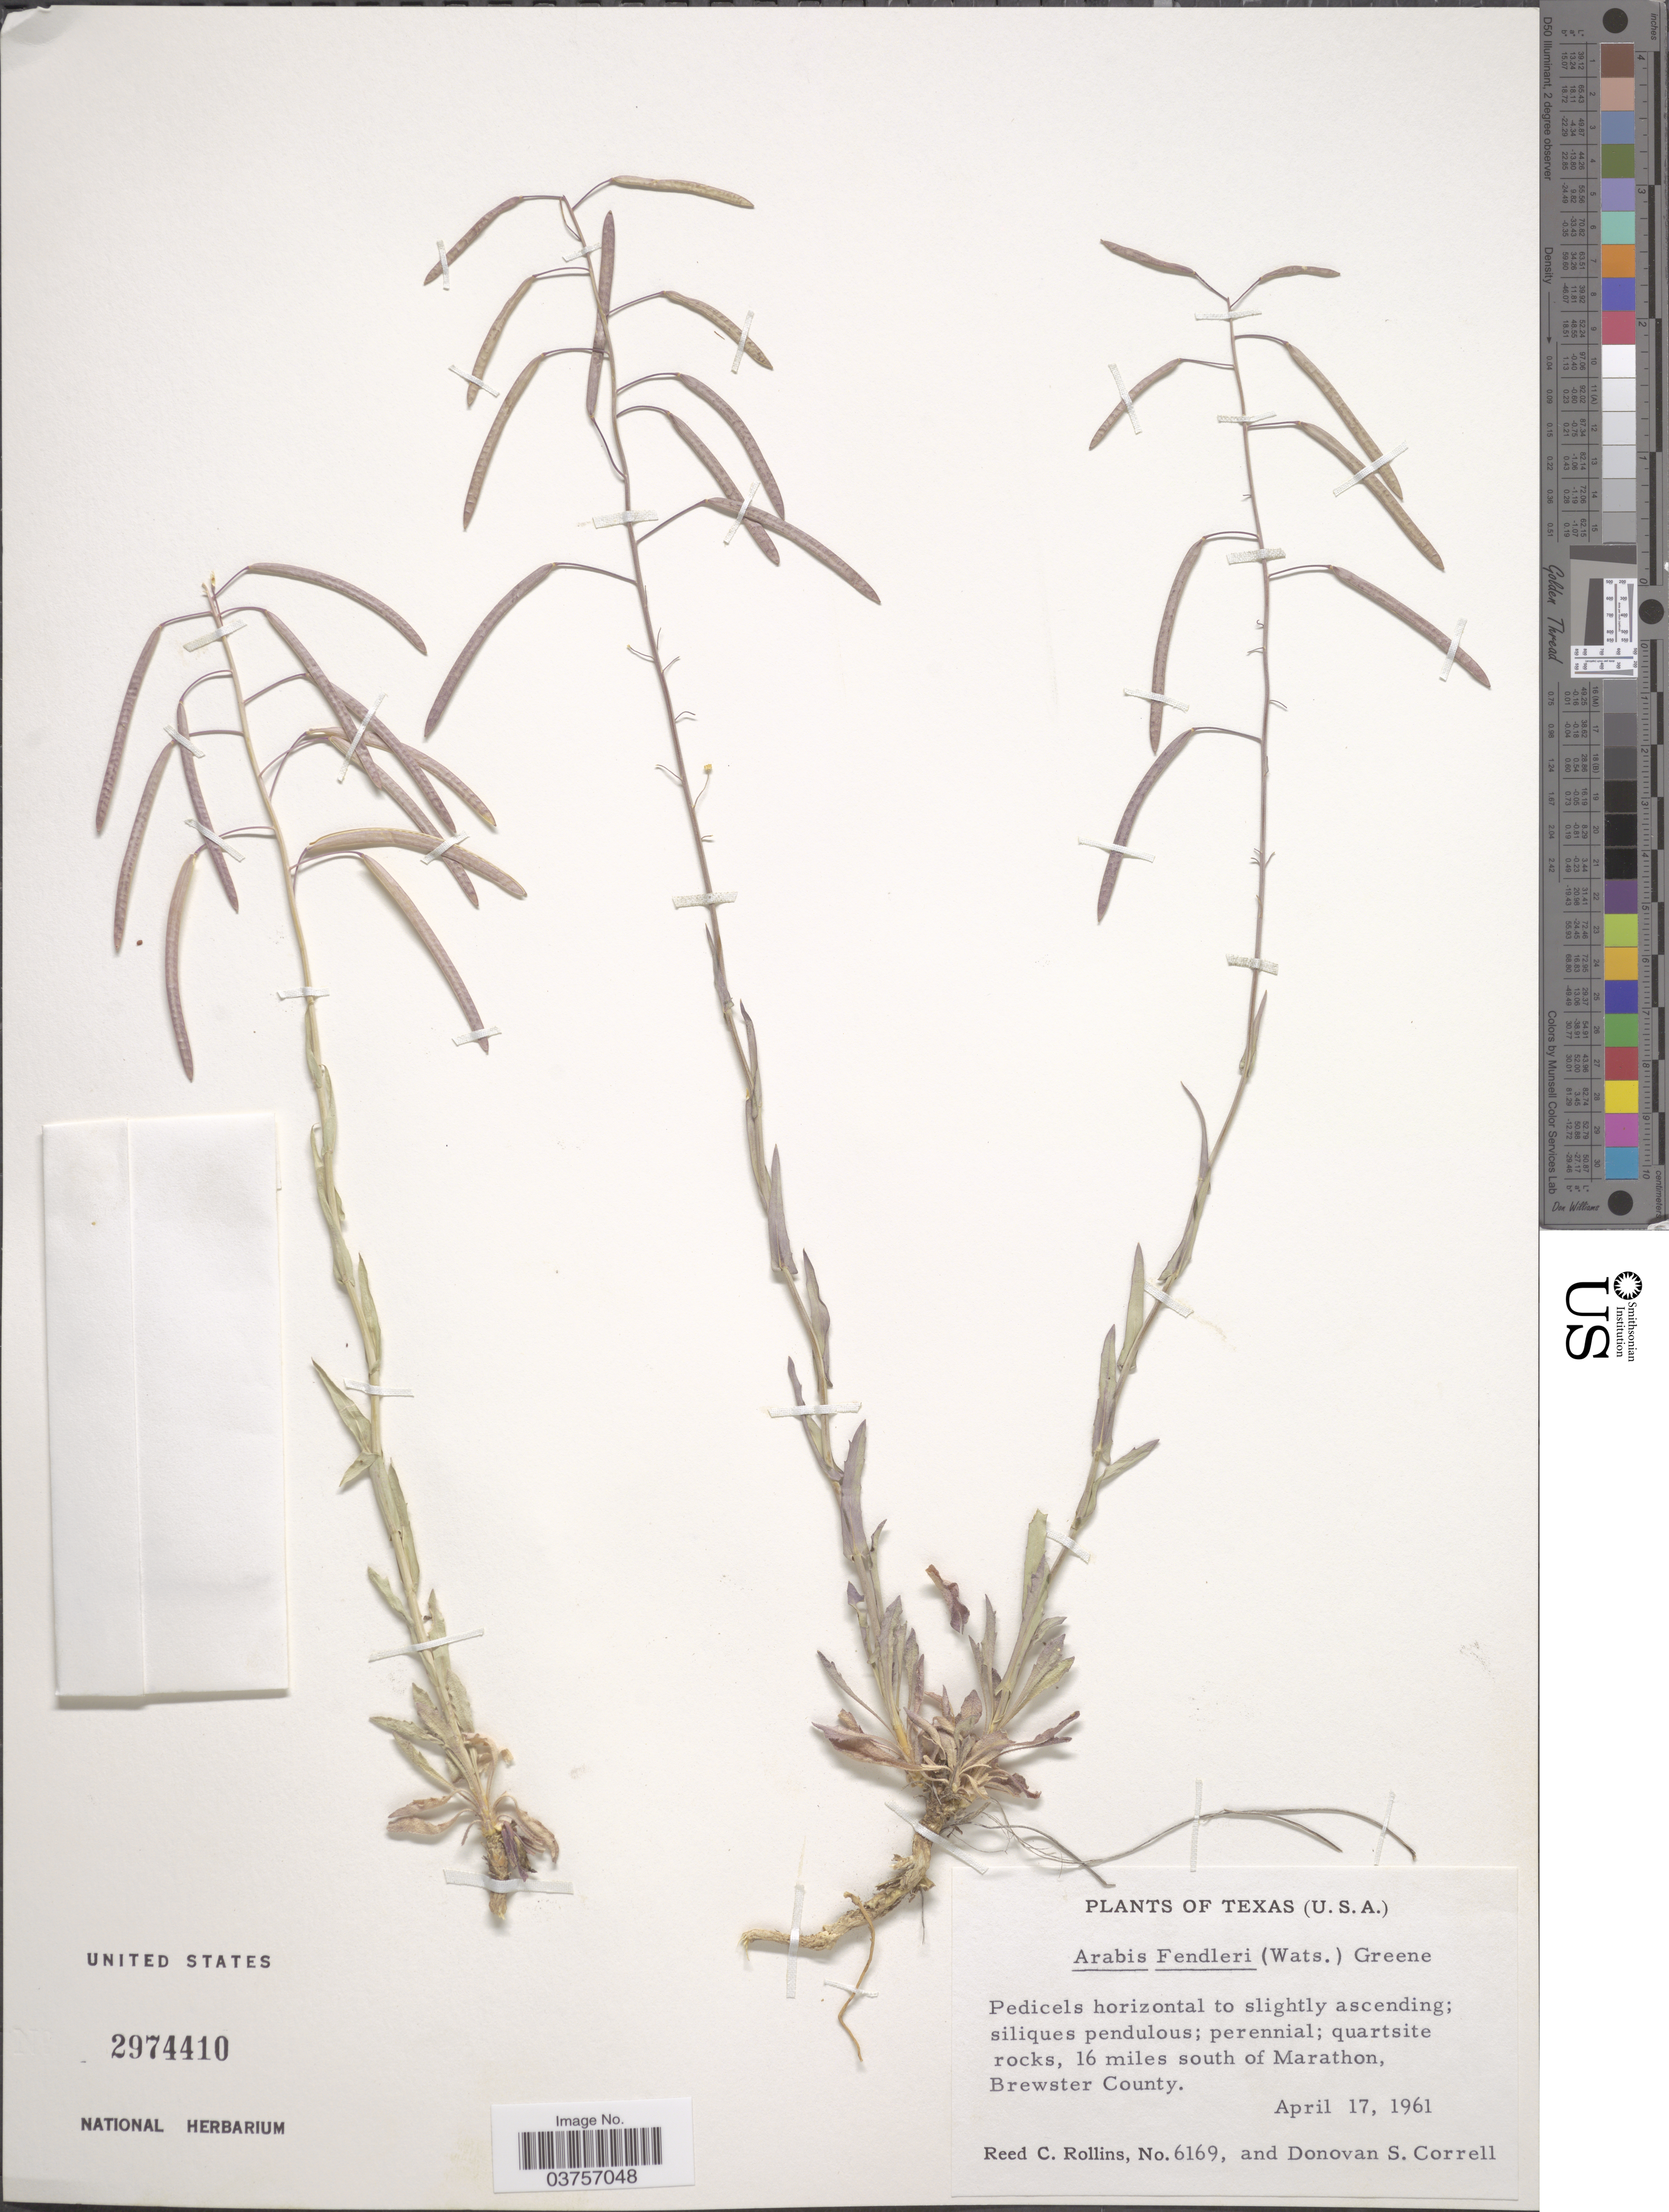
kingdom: Plantae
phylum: Tracheophyta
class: Magnoliopsida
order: Brassicales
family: Brassicaceae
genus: Arabis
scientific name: Arabis fendleri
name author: (S. Watson) Greene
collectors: R. C. Rollins & D. S. Correll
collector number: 6169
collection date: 1961-04-17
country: United States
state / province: Texas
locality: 16 miles south of Marathon, Brewster County.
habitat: quartsize rocks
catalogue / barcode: US 2974410